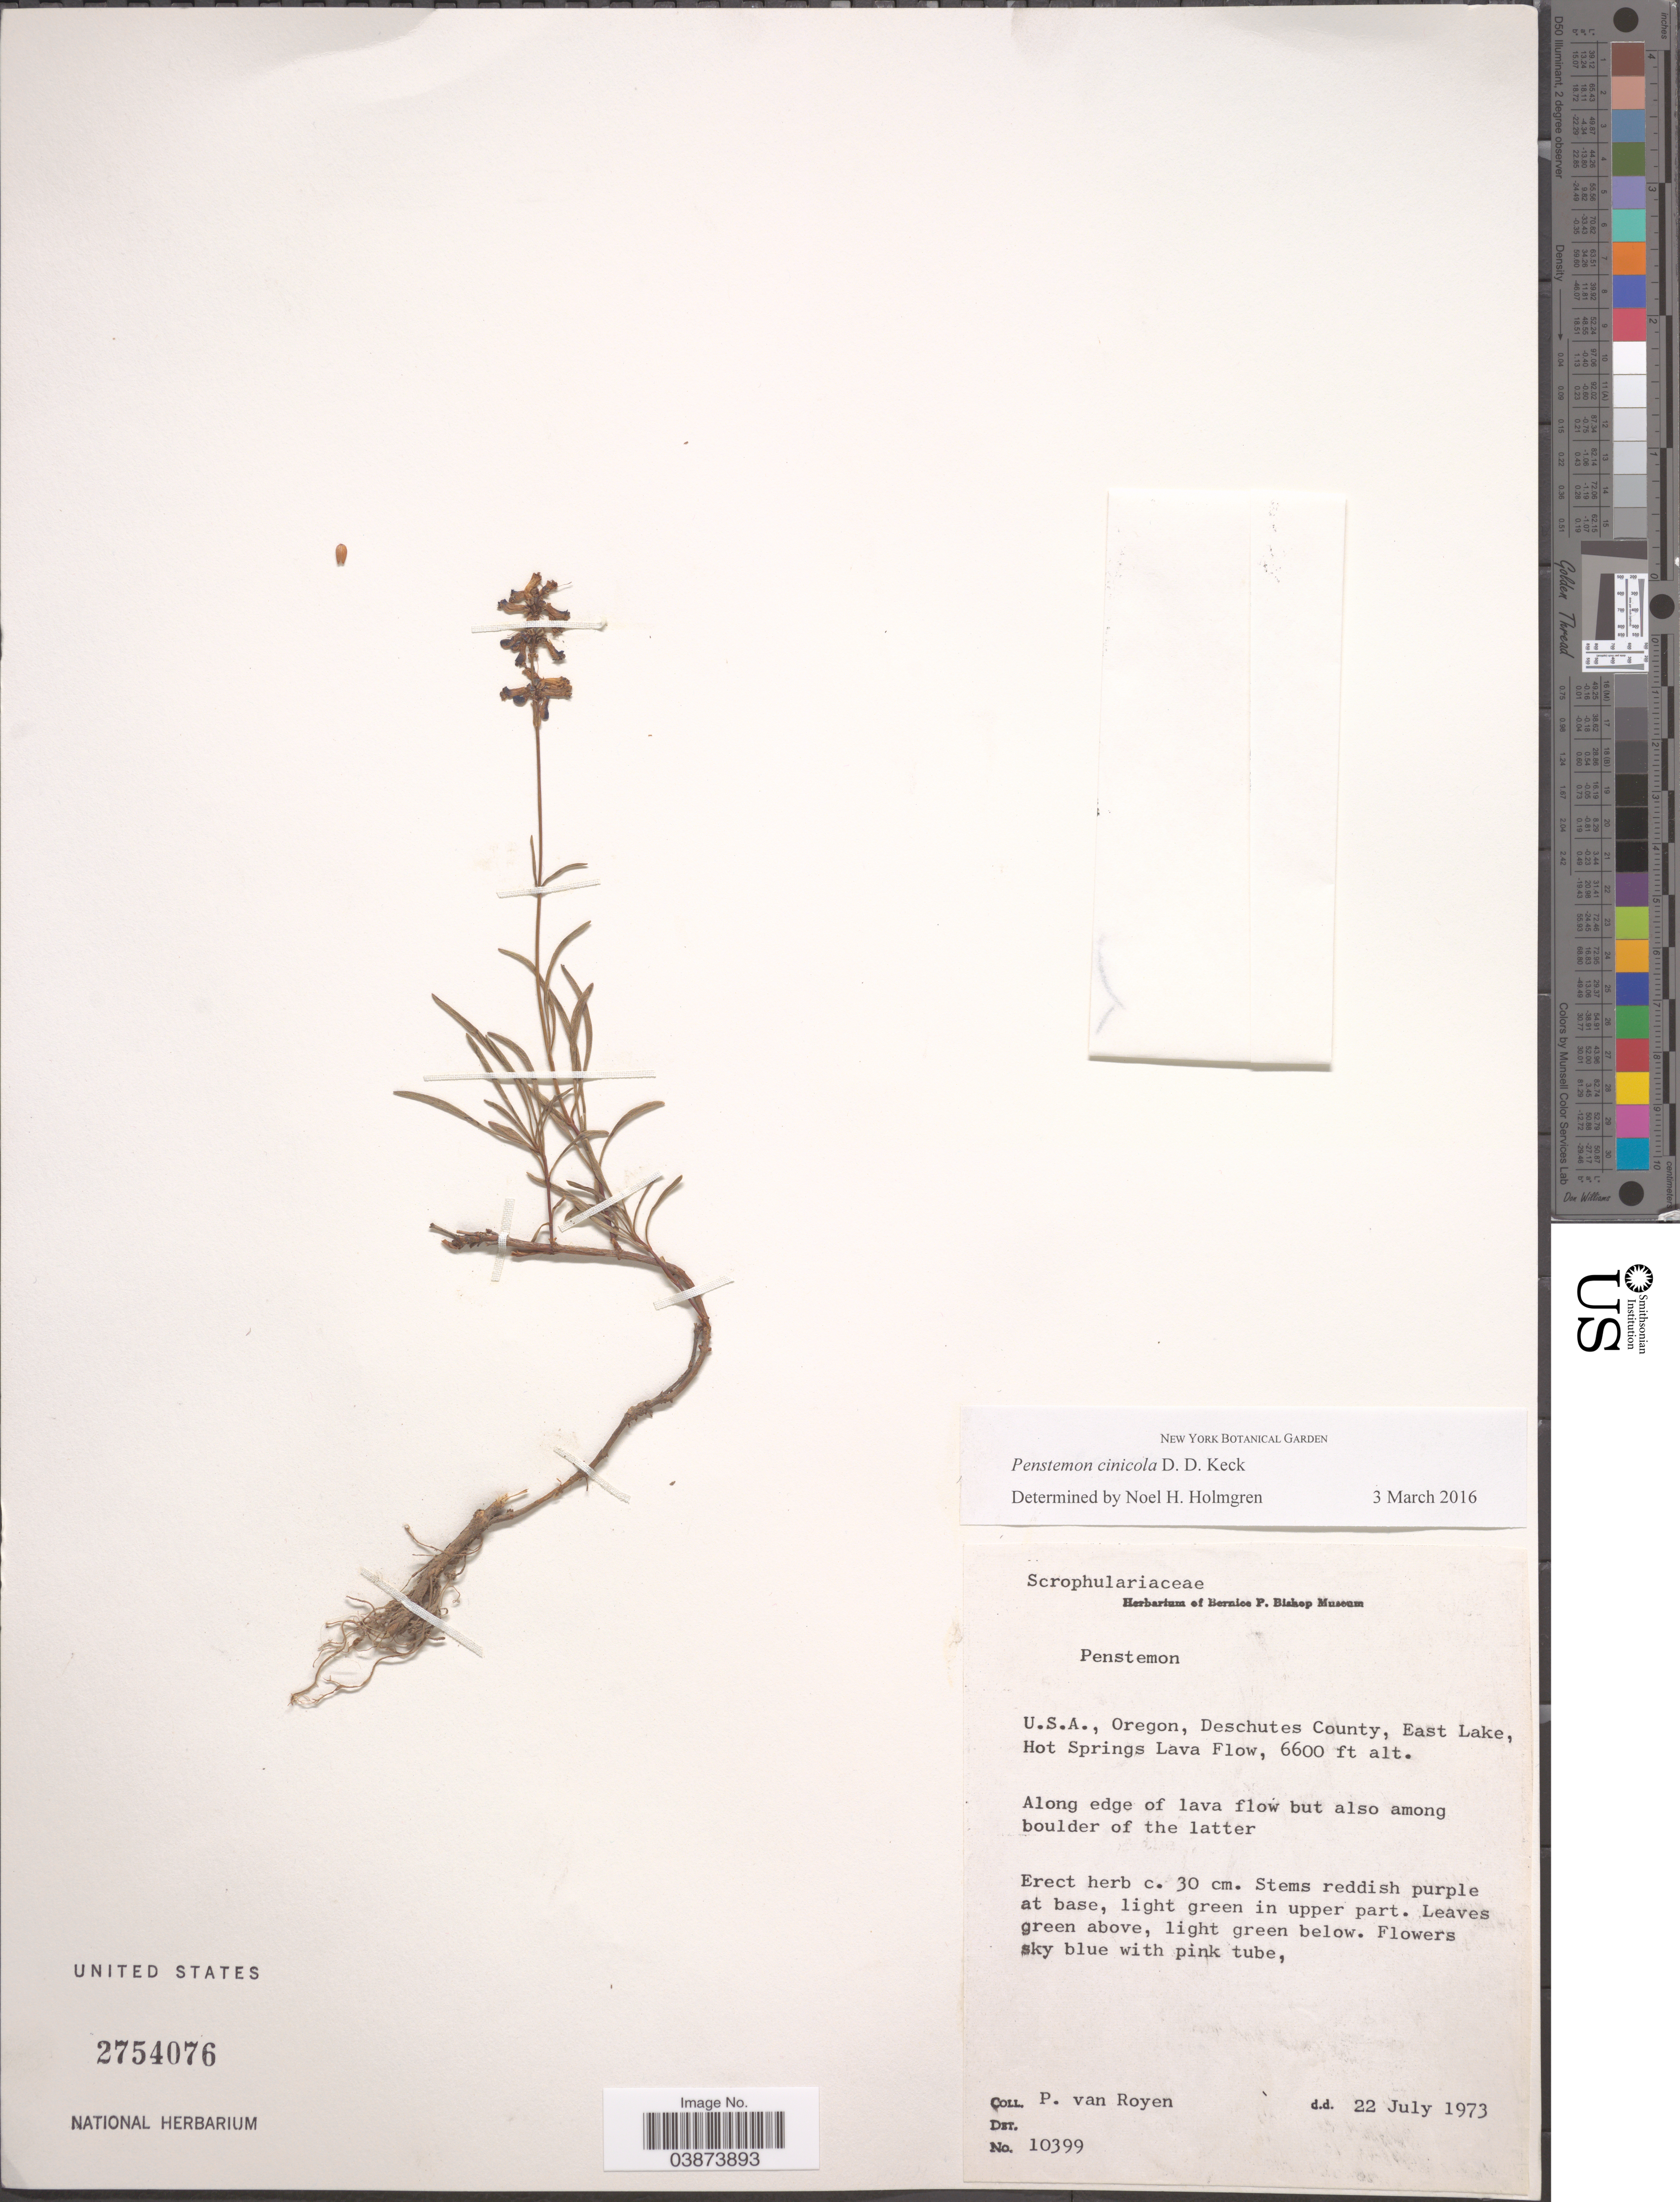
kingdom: Plantae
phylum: Tracheophyta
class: Magnoliopsida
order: Lamiales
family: Plantaginaceae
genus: Penstemon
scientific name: Penstemon cinicola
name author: D.D. Keck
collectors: P. van Royen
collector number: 10399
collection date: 1973-07-22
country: United States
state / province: Oregon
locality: Deschutes County, East Lake, Hot Springs Lava Flow.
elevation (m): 2012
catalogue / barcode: US 2754076